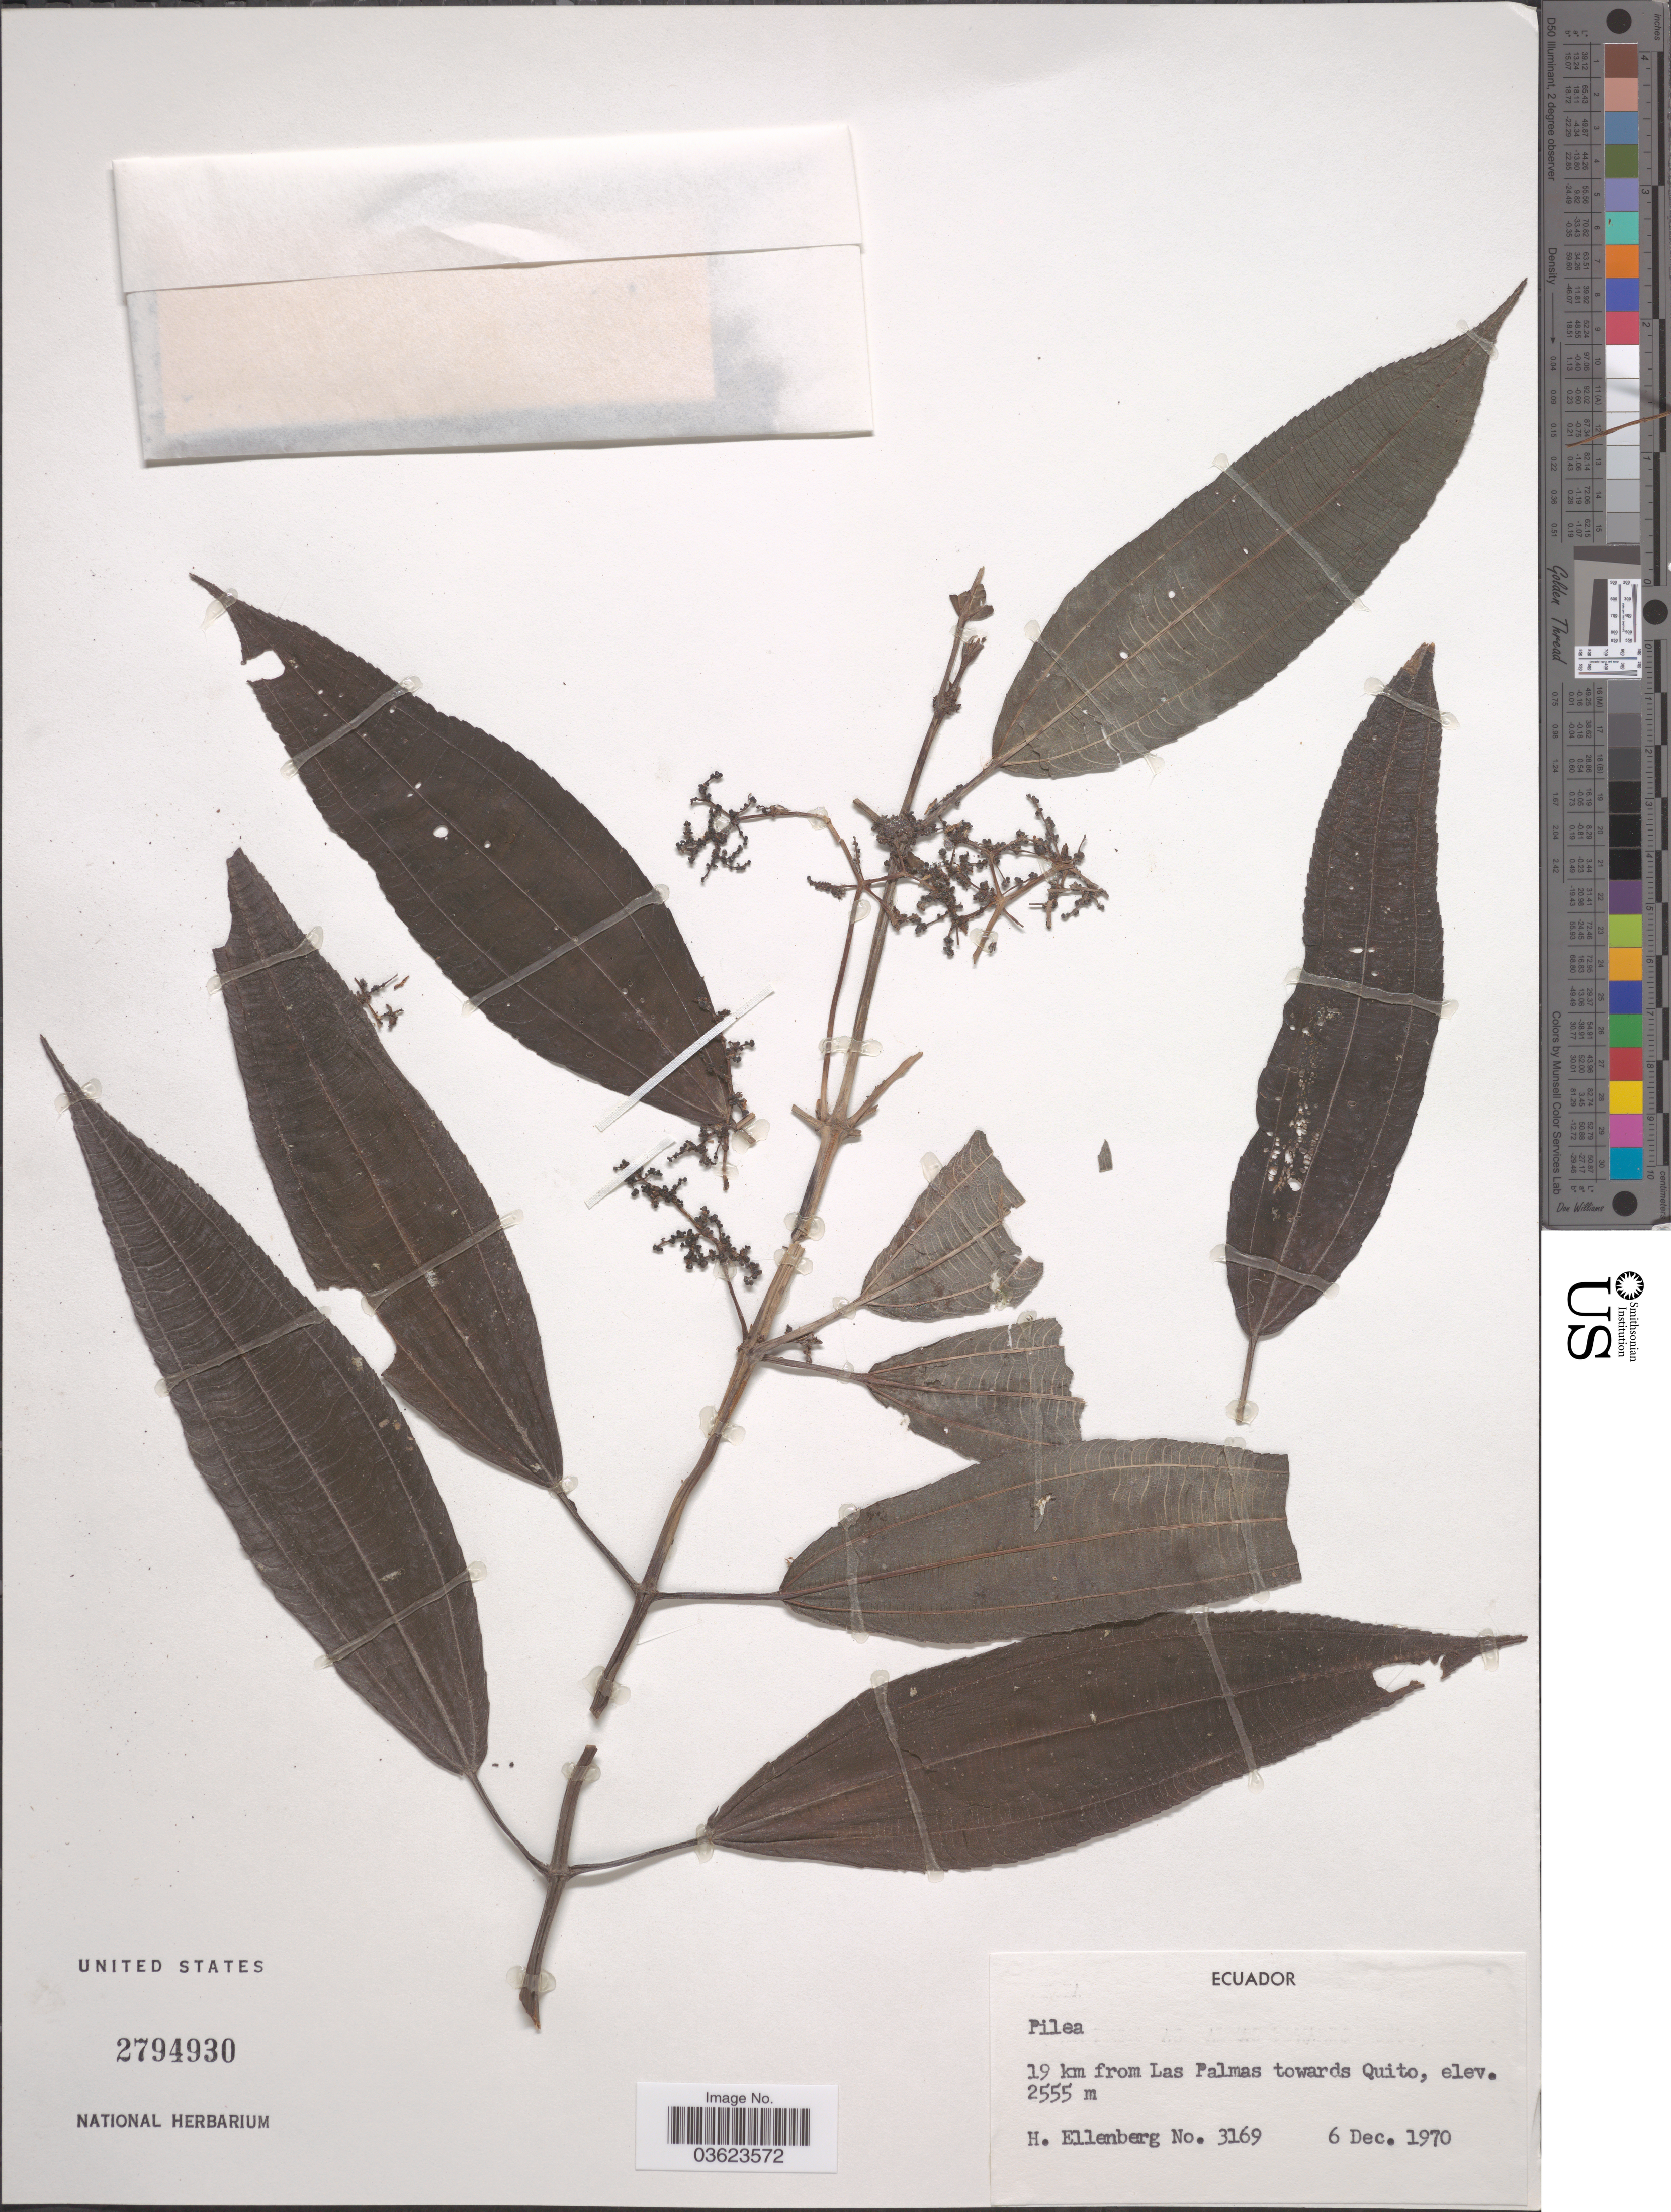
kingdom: Plantae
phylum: Tracheophyta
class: Magnoliopsida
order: Rosales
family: Urticaceae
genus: Pilea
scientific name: Pilea sp.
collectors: H. Ellenberg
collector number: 3169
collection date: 1970-12-06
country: Ecuador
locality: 19 km from Las Palmas towards Quito.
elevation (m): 2555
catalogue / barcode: US 2794930